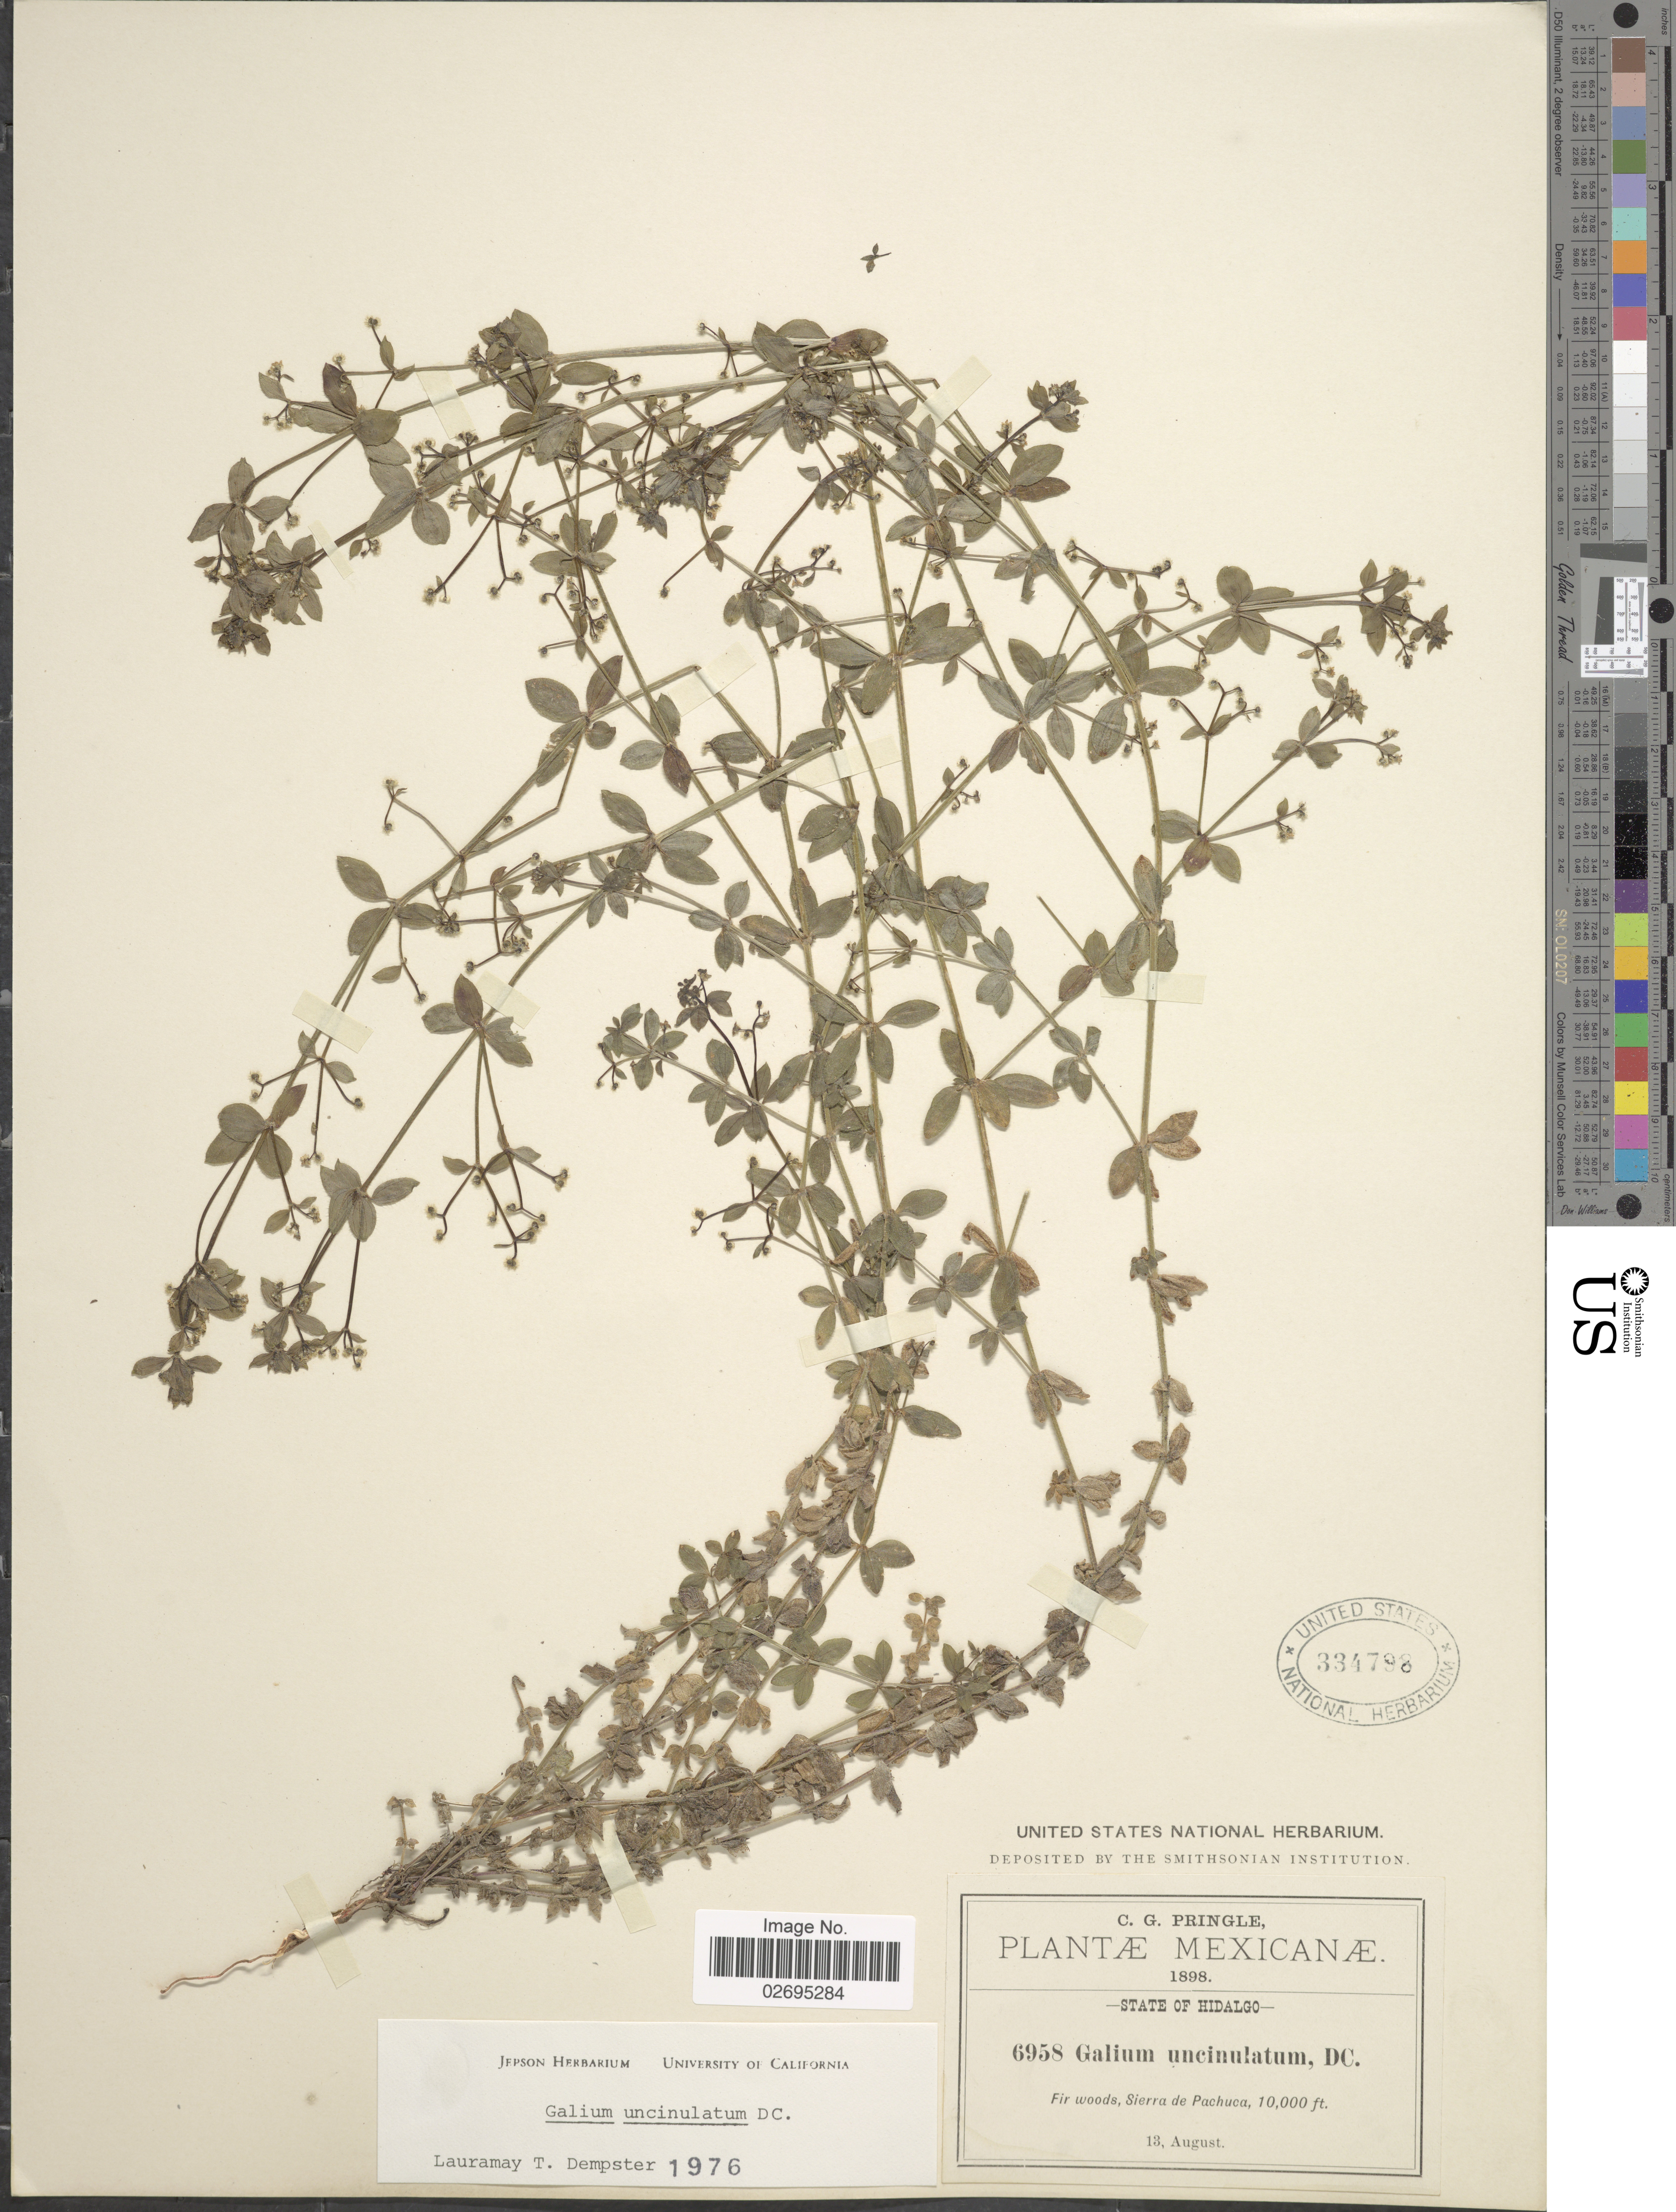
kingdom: Plantae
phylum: Tracheophyta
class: Magnoliopsida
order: Gentianales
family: Rubiaceae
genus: Galium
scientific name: Galium uncinulatum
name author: DC.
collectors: C. G. Pringle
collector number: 6958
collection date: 1898-08-13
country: Mexico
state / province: Hidalgo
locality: Fir woods, Sierra de Pachuca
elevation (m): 3048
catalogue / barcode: US 334798